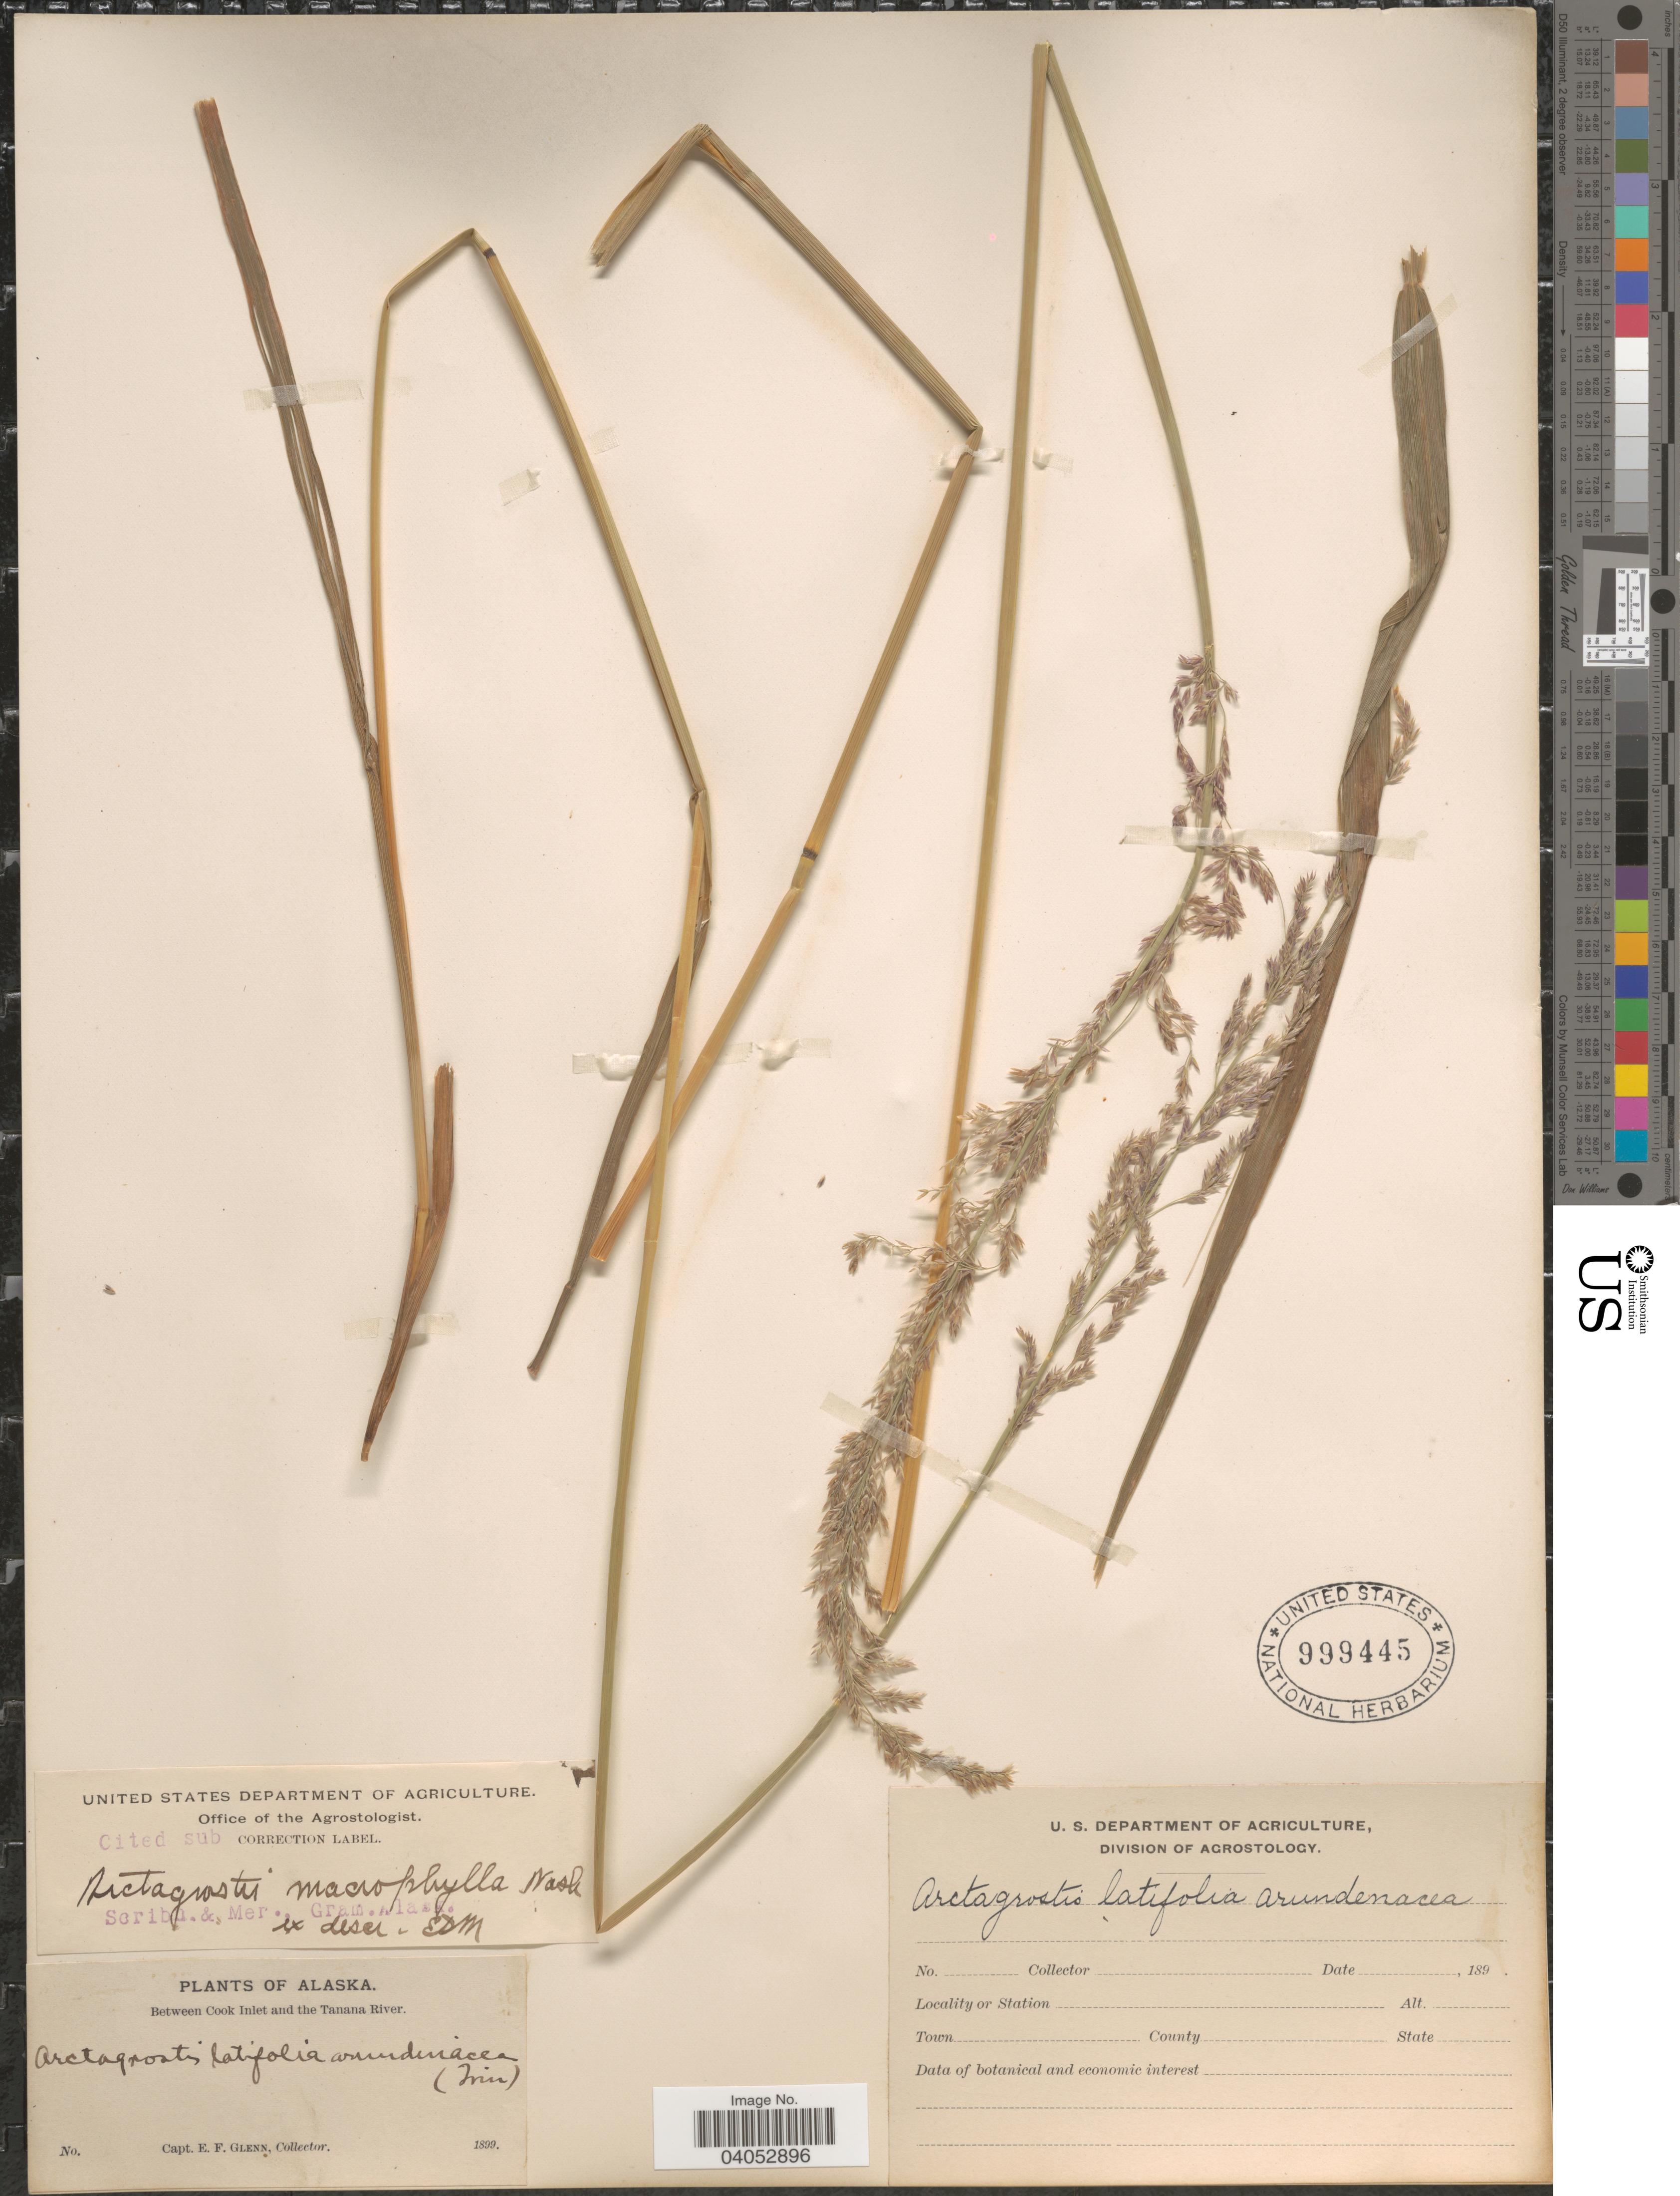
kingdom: Plantae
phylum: Tracheophyta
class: Liliopsida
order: Poales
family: Poaceae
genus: Arctagrostis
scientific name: Arctagrostis latifolia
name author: (R. Br.) Griseb.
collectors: E. Glenn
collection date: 1899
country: United States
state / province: Alaska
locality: Between Cook Inlet and the Tanana River.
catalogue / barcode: US 999445